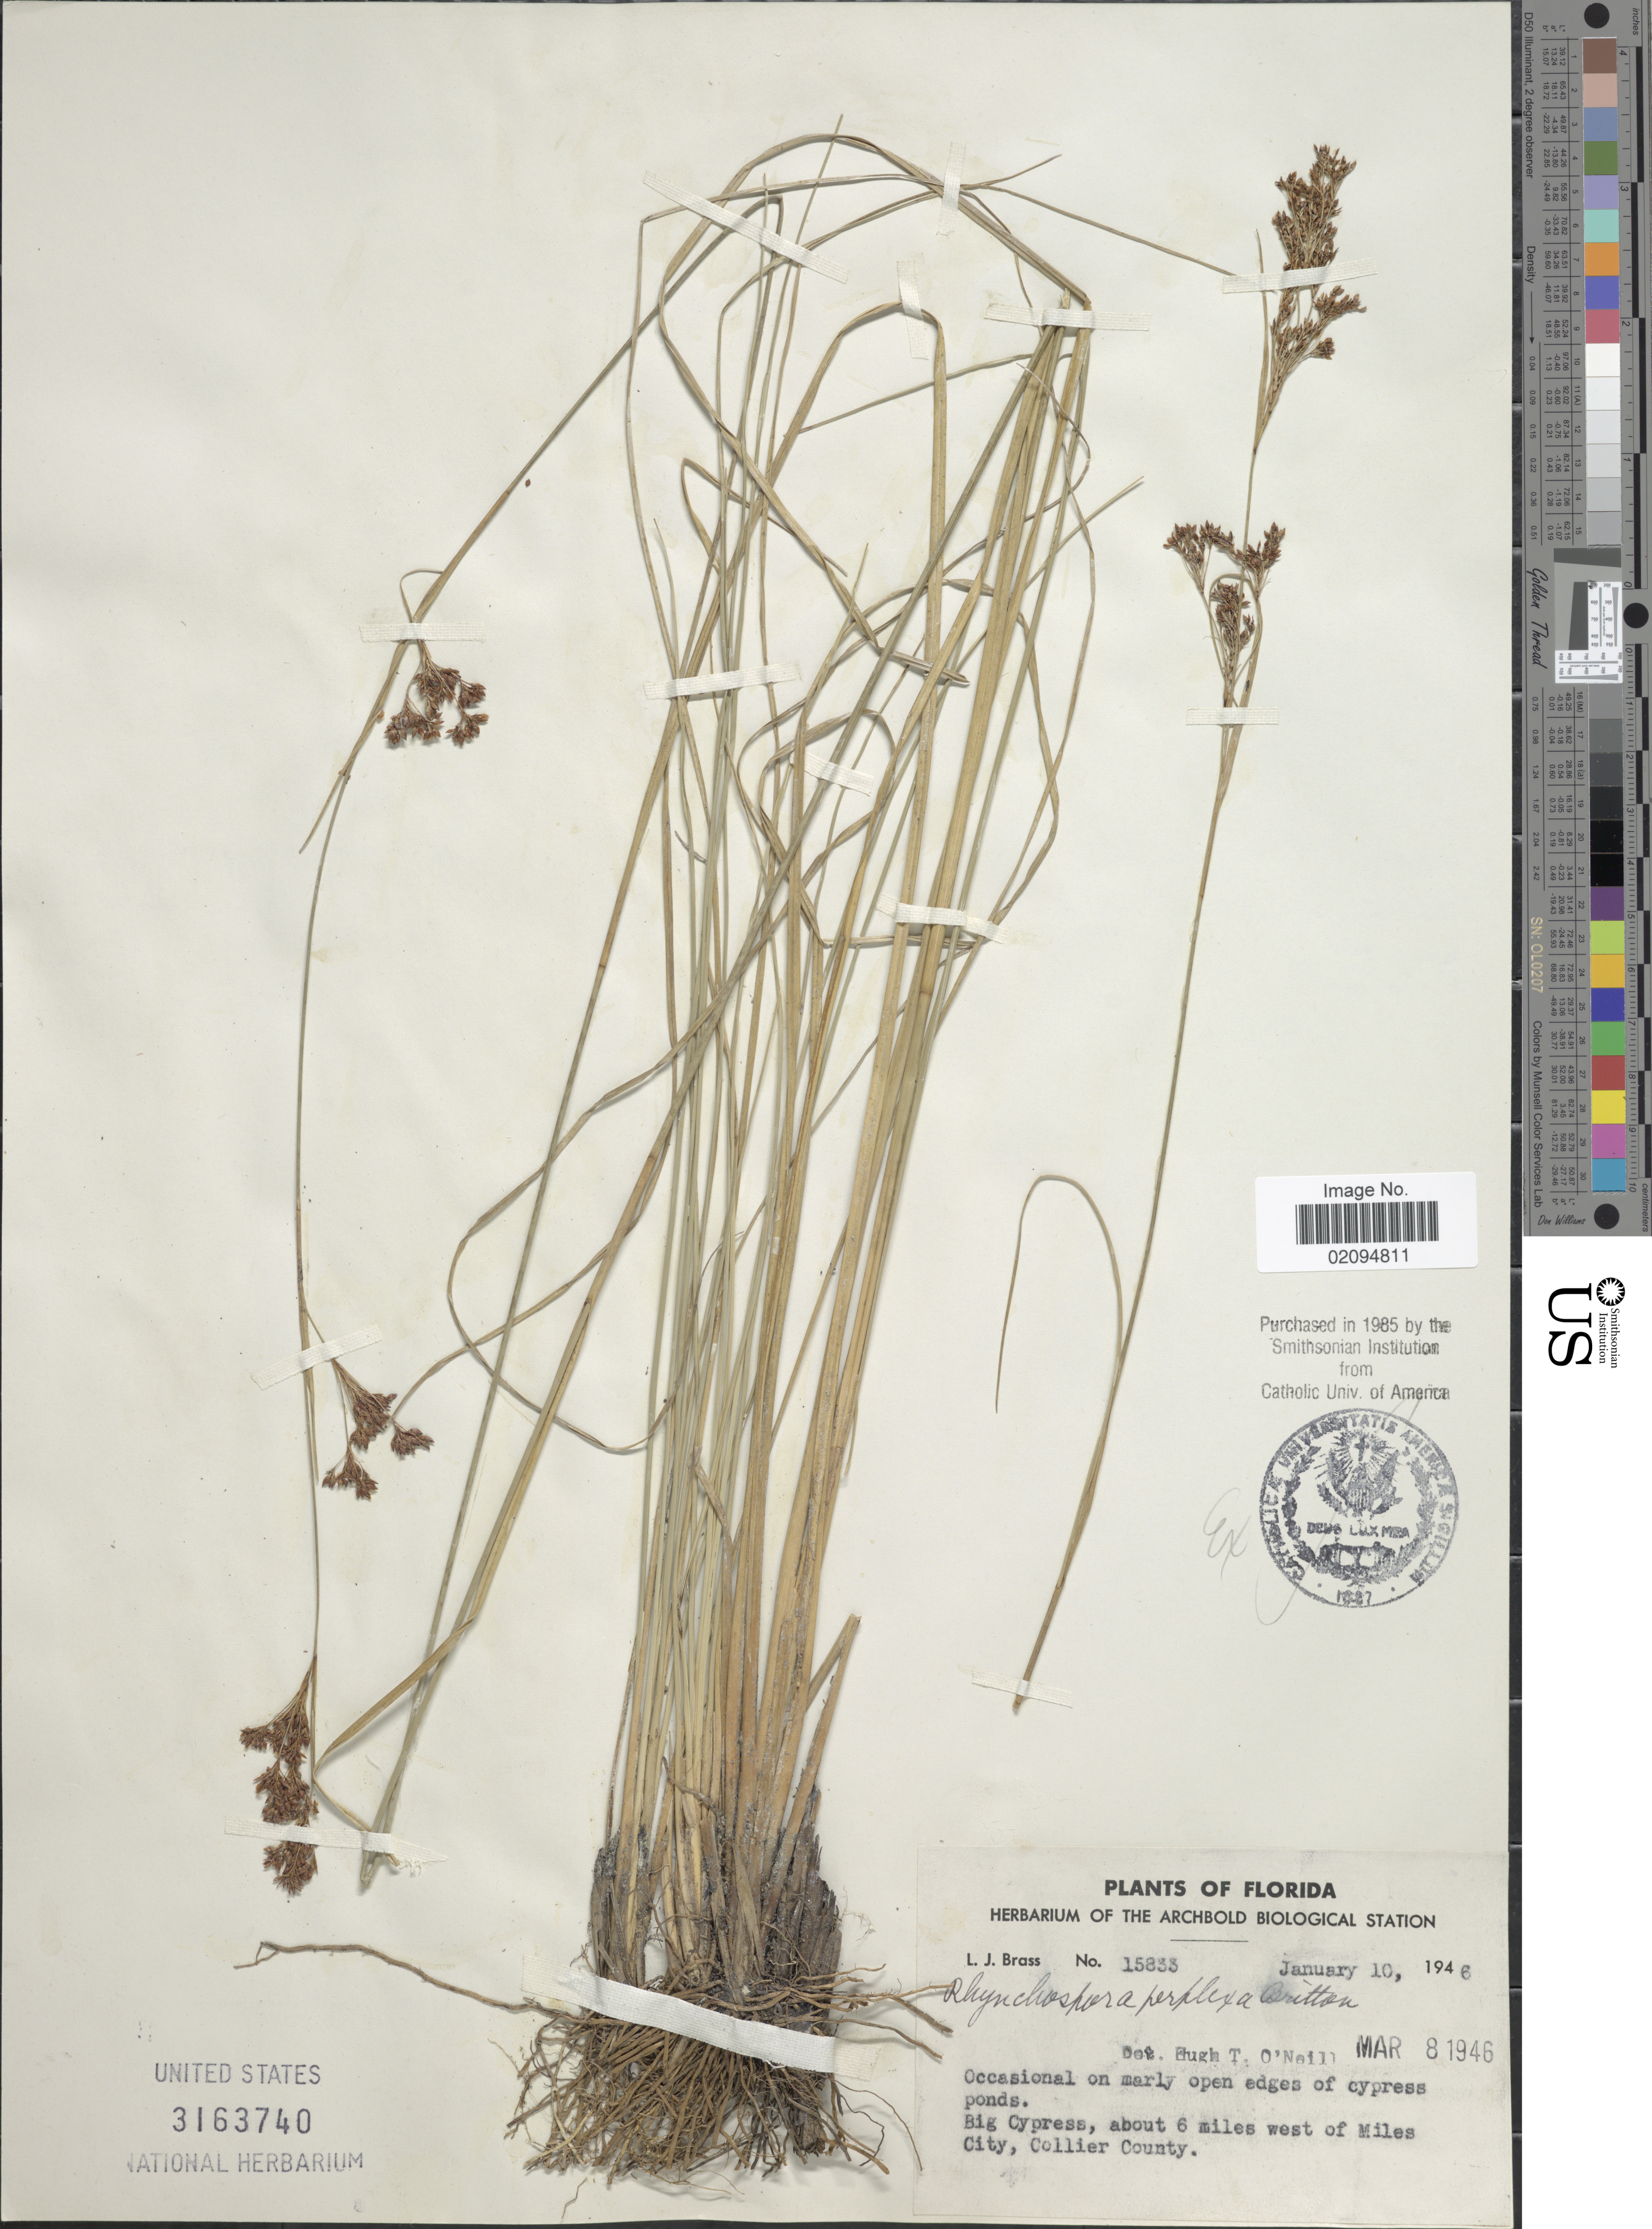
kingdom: Plantae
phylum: Tracheophyta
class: Liliopsida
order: Poales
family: Cyperaceae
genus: Rhynchospora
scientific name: Rhynchospora perplexa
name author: Britton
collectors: L. J. Brass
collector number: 15833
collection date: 1946-01-10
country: United States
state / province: Florida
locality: Big Cypress, about 6 miles west of Miles City, Collier County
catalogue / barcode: US 3163740